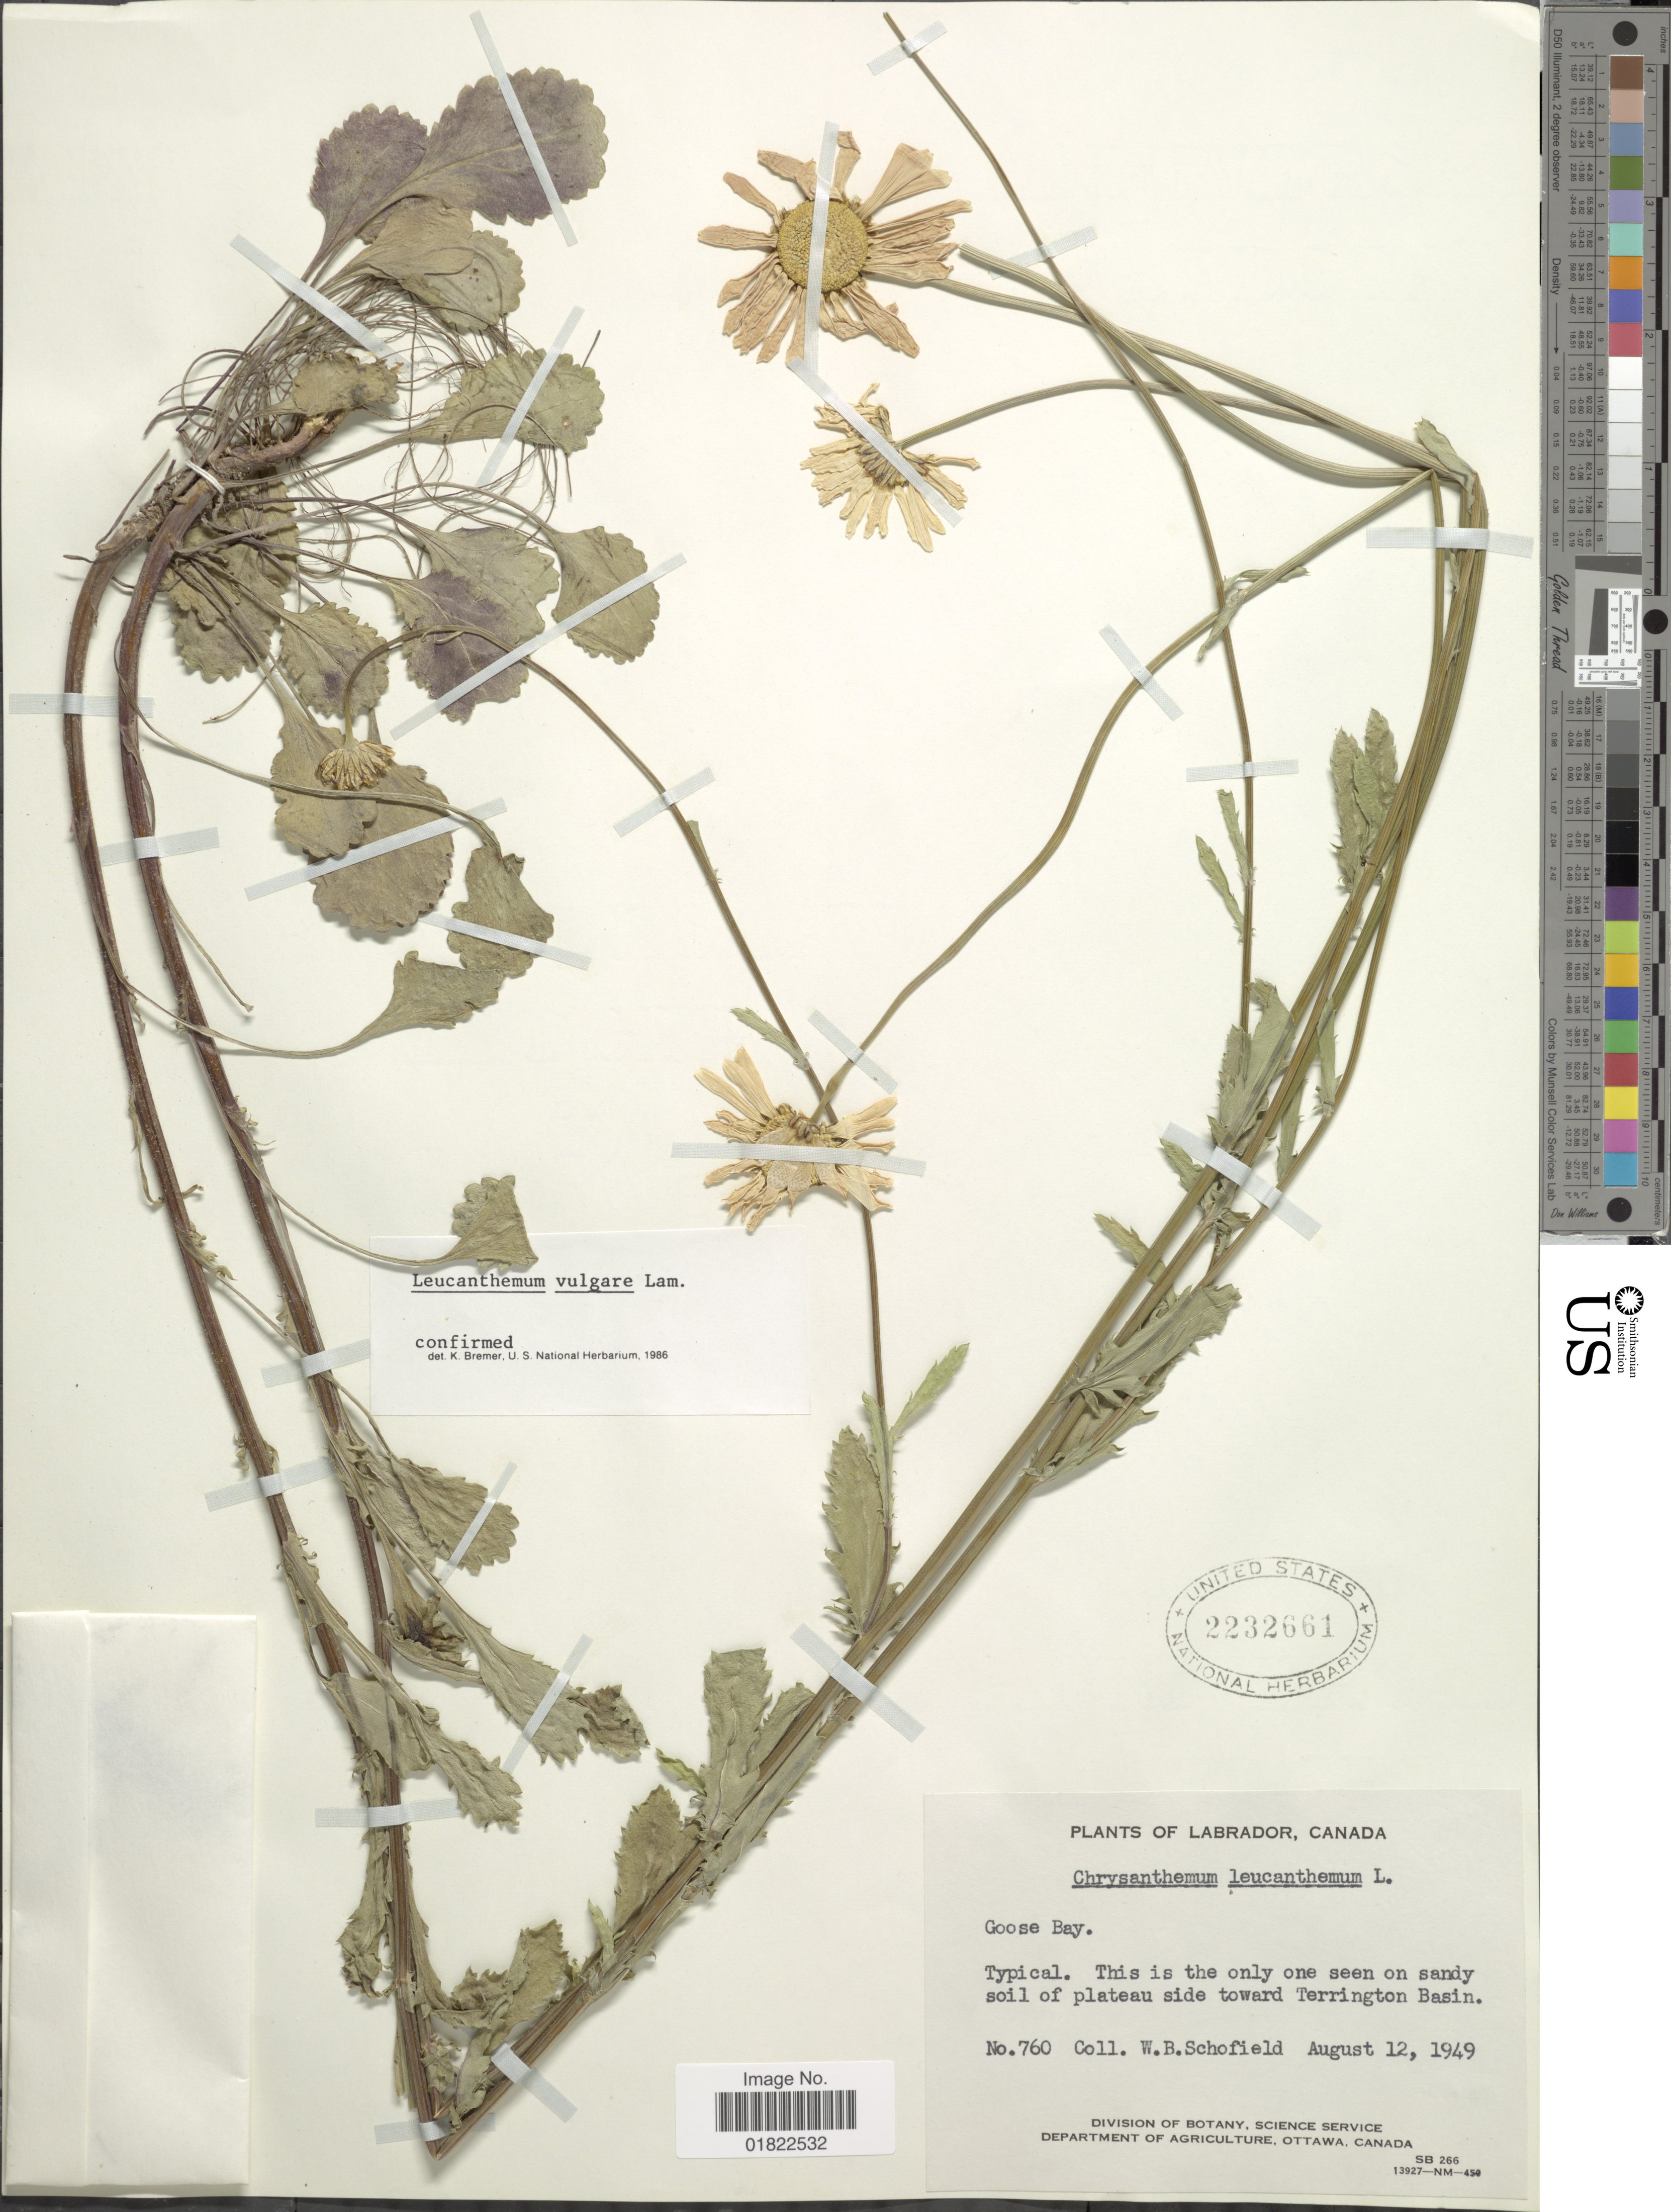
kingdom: Plantae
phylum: Tracheophyta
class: Magnoliopsida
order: Asterales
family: Asteraceae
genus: Leucanthemum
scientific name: Leucanthemum vulgare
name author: Lam.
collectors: W. Schofield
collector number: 760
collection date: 1949-08-12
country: Canada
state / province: Newfoundland and Labrador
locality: Labrador, Goose Bay. This is the only one seen in shdy soil of plateau side toward Terrington Basin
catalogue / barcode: US 2232661